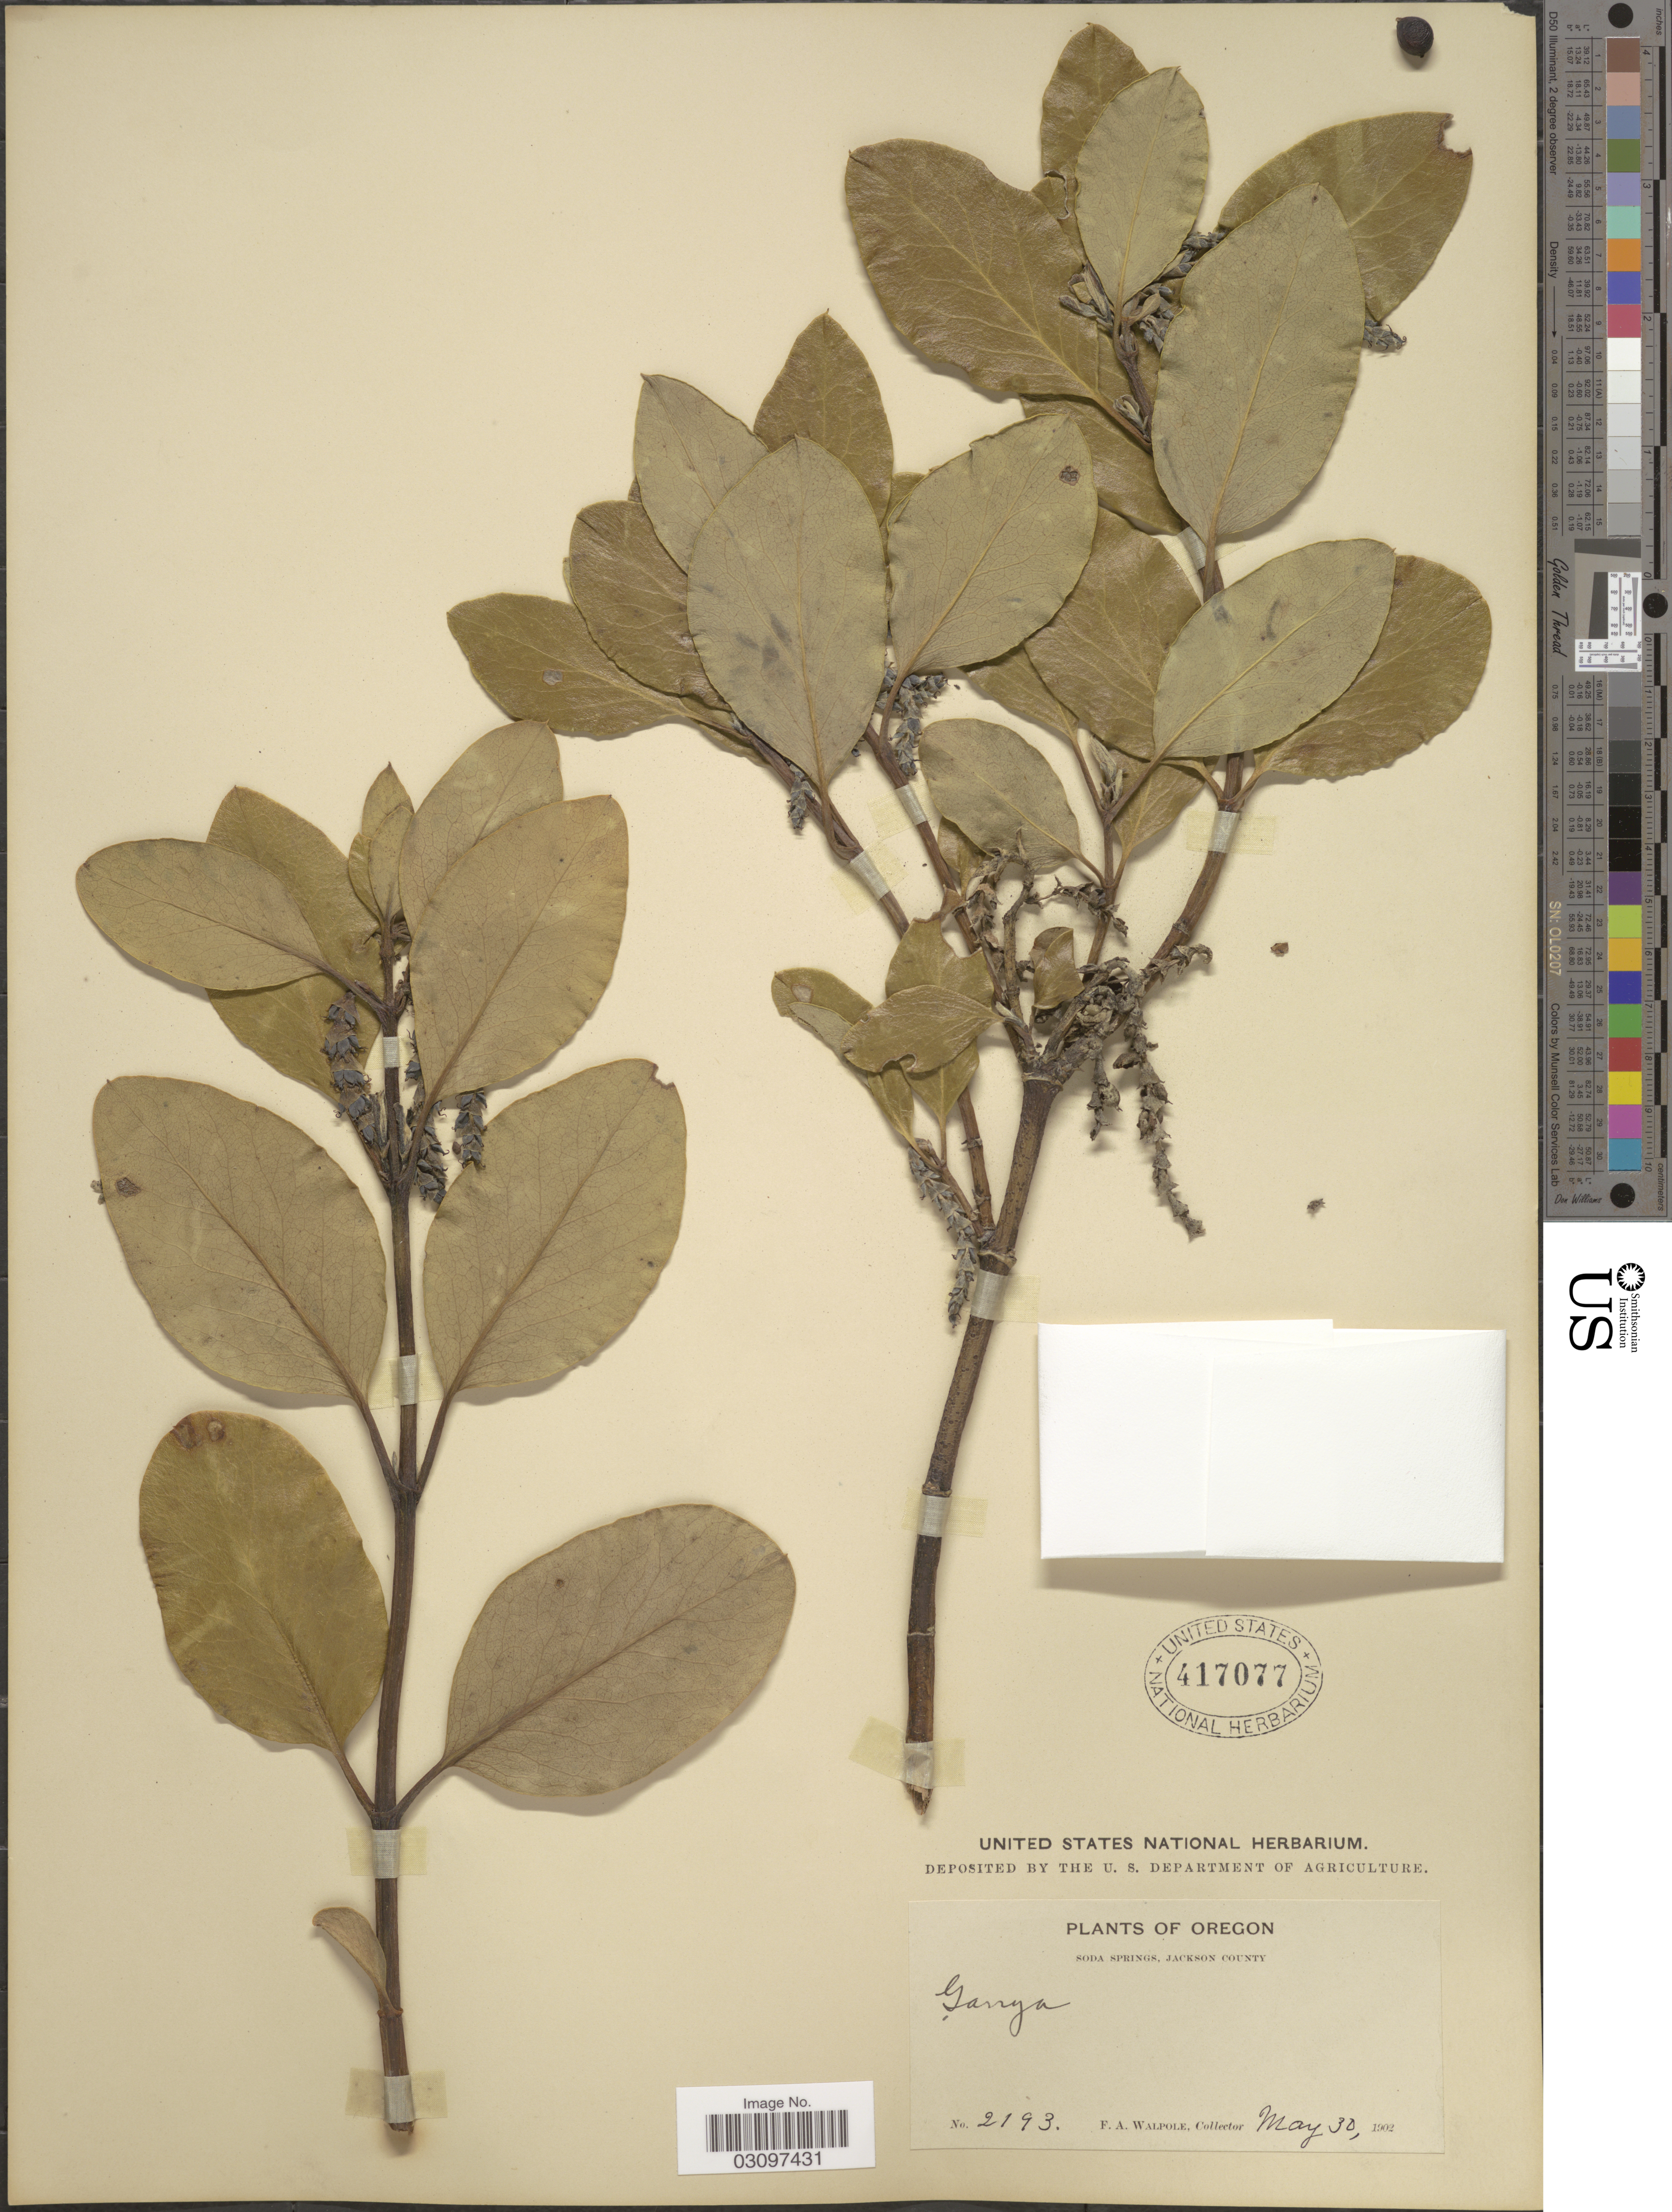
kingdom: Plantae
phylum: Tracheophyta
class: Magnoliopsida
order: Garryales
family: Garryaceae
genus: Garrya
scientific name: Garrya fremontii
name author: Torr.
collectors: F. Walpole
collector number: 2193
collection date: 1902-05-30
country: United States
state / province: Oregon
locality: Soda Springs, Jackson County.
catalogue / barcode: US 417077